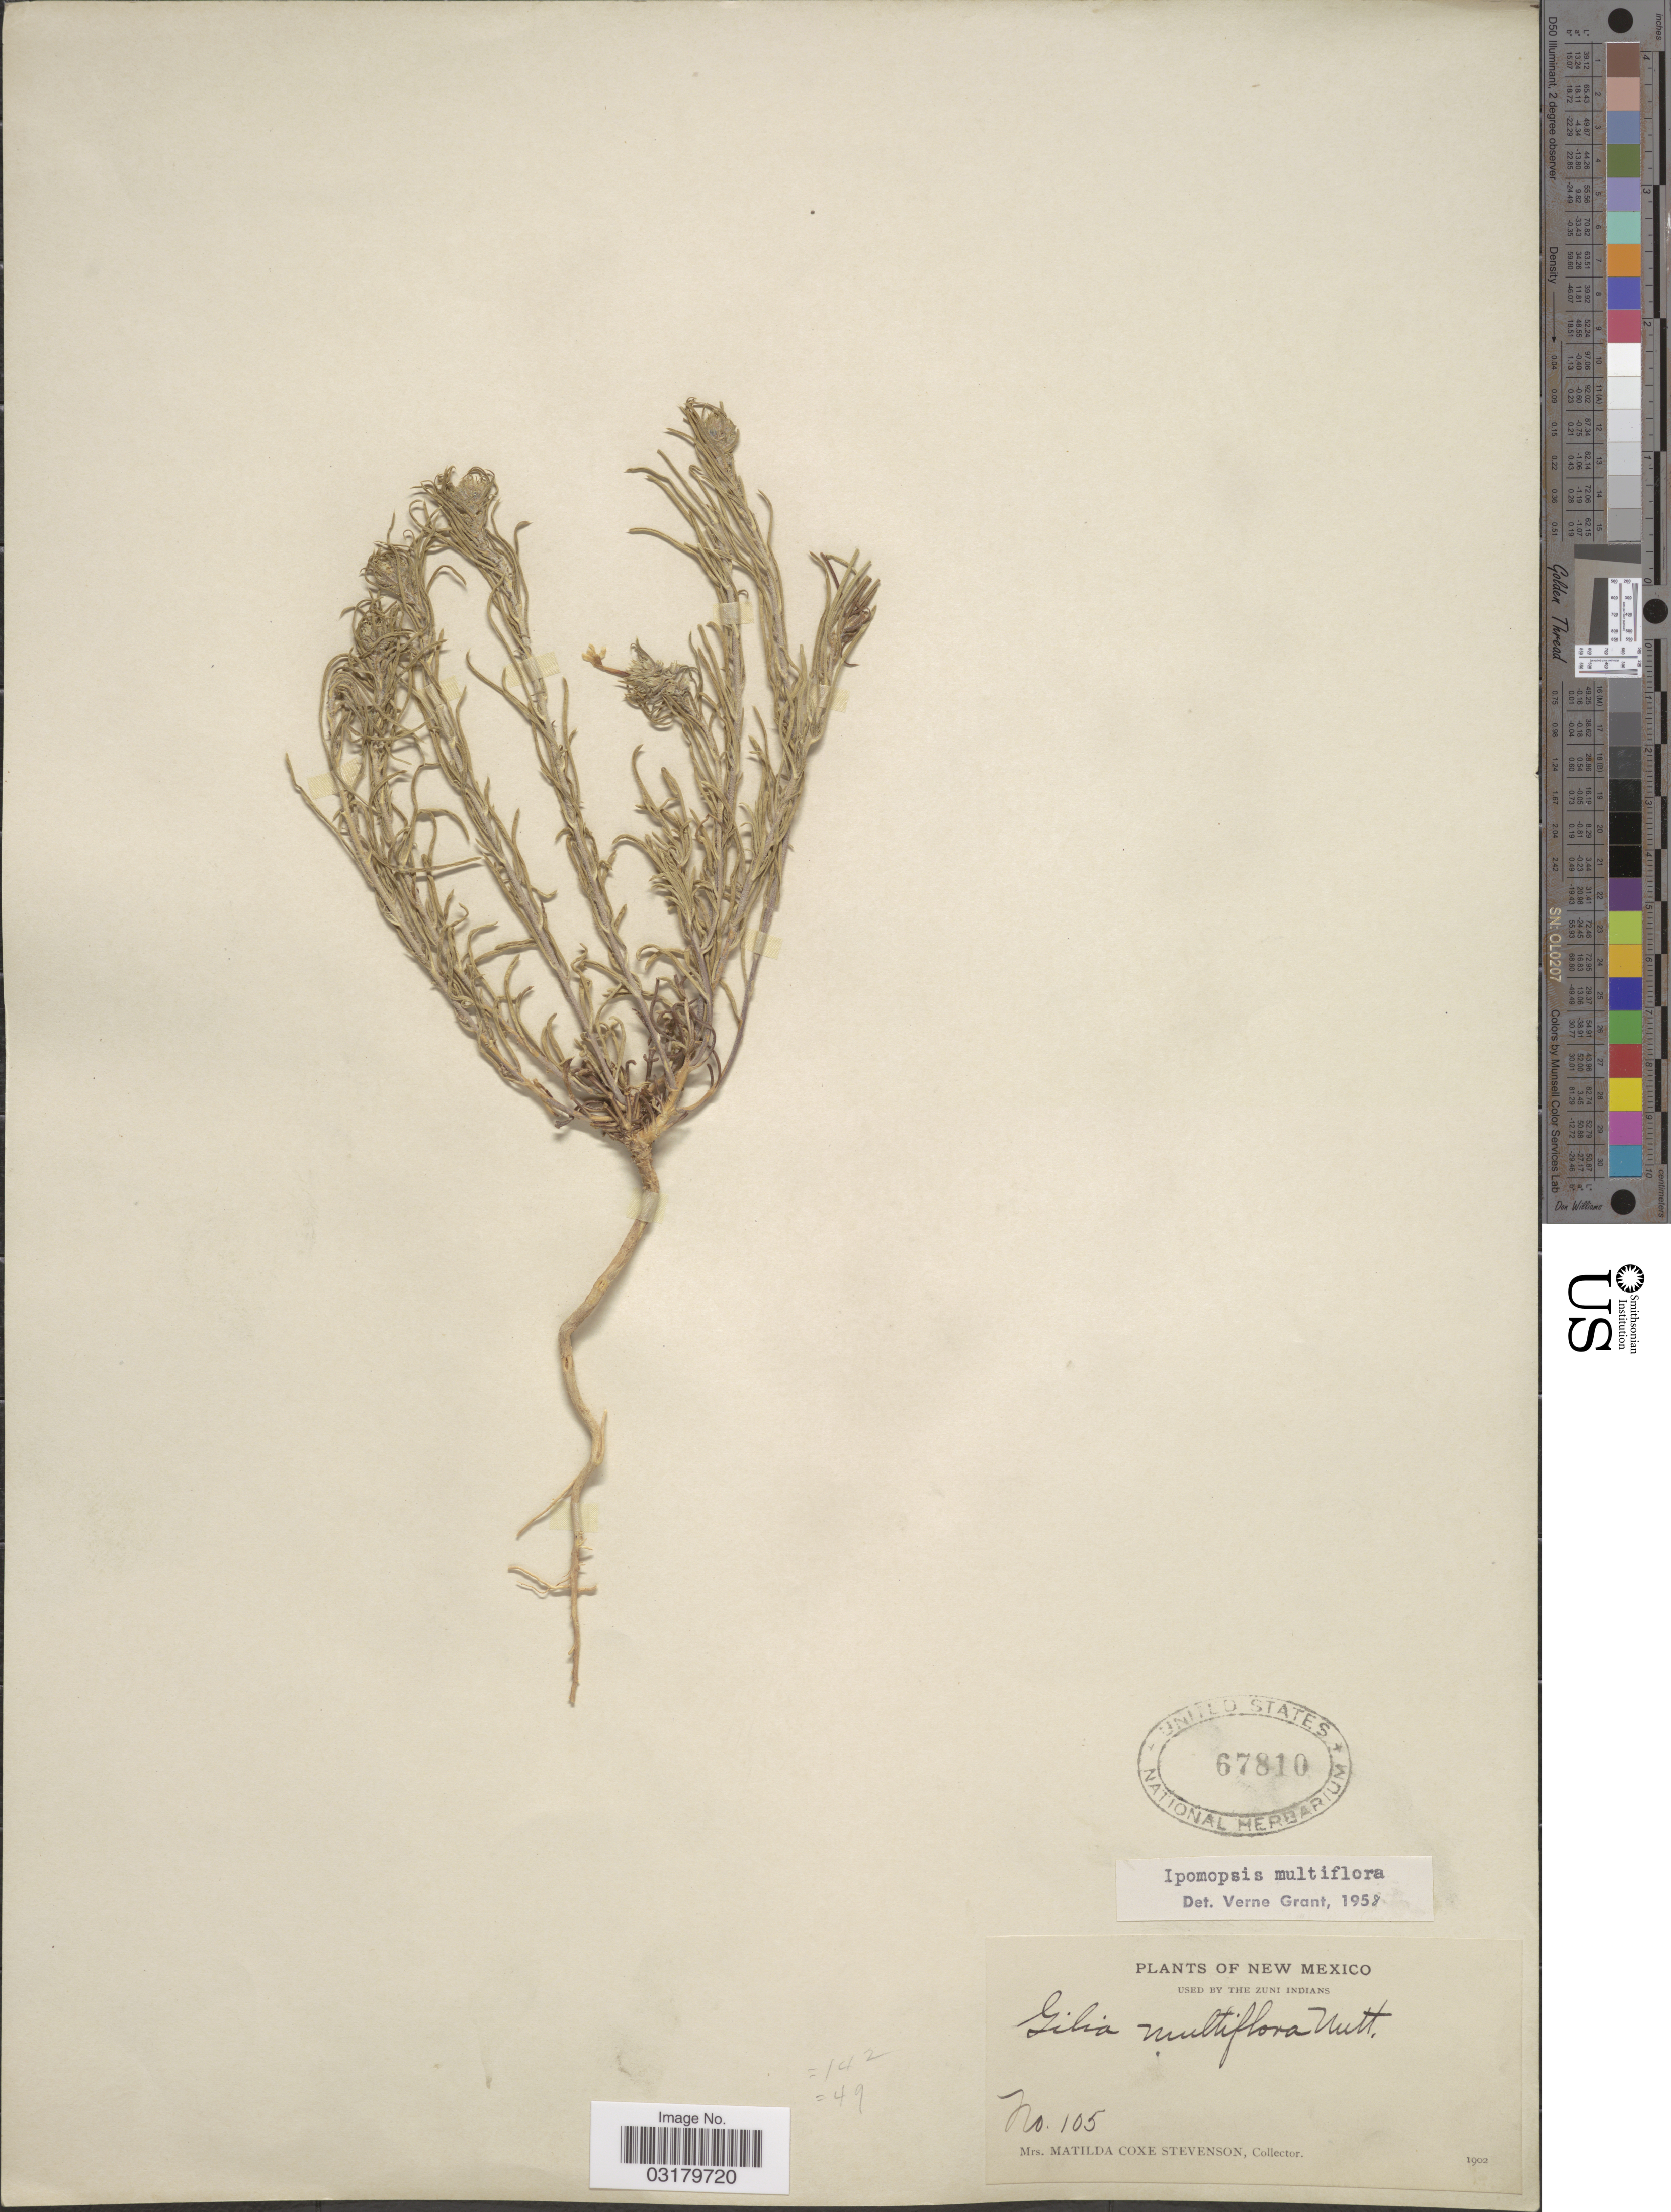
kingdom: Plantae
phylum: Tracheophyta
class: Magnoliopsida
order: Ericales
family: Polemoniaceae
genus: Ipomopsis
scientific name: Ipomopsis multiflora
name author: (Nutt.) V.E. Grant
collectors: M. Stevenson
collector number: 105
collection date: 1902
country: United States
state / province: New Mexico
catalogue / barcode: US 67810